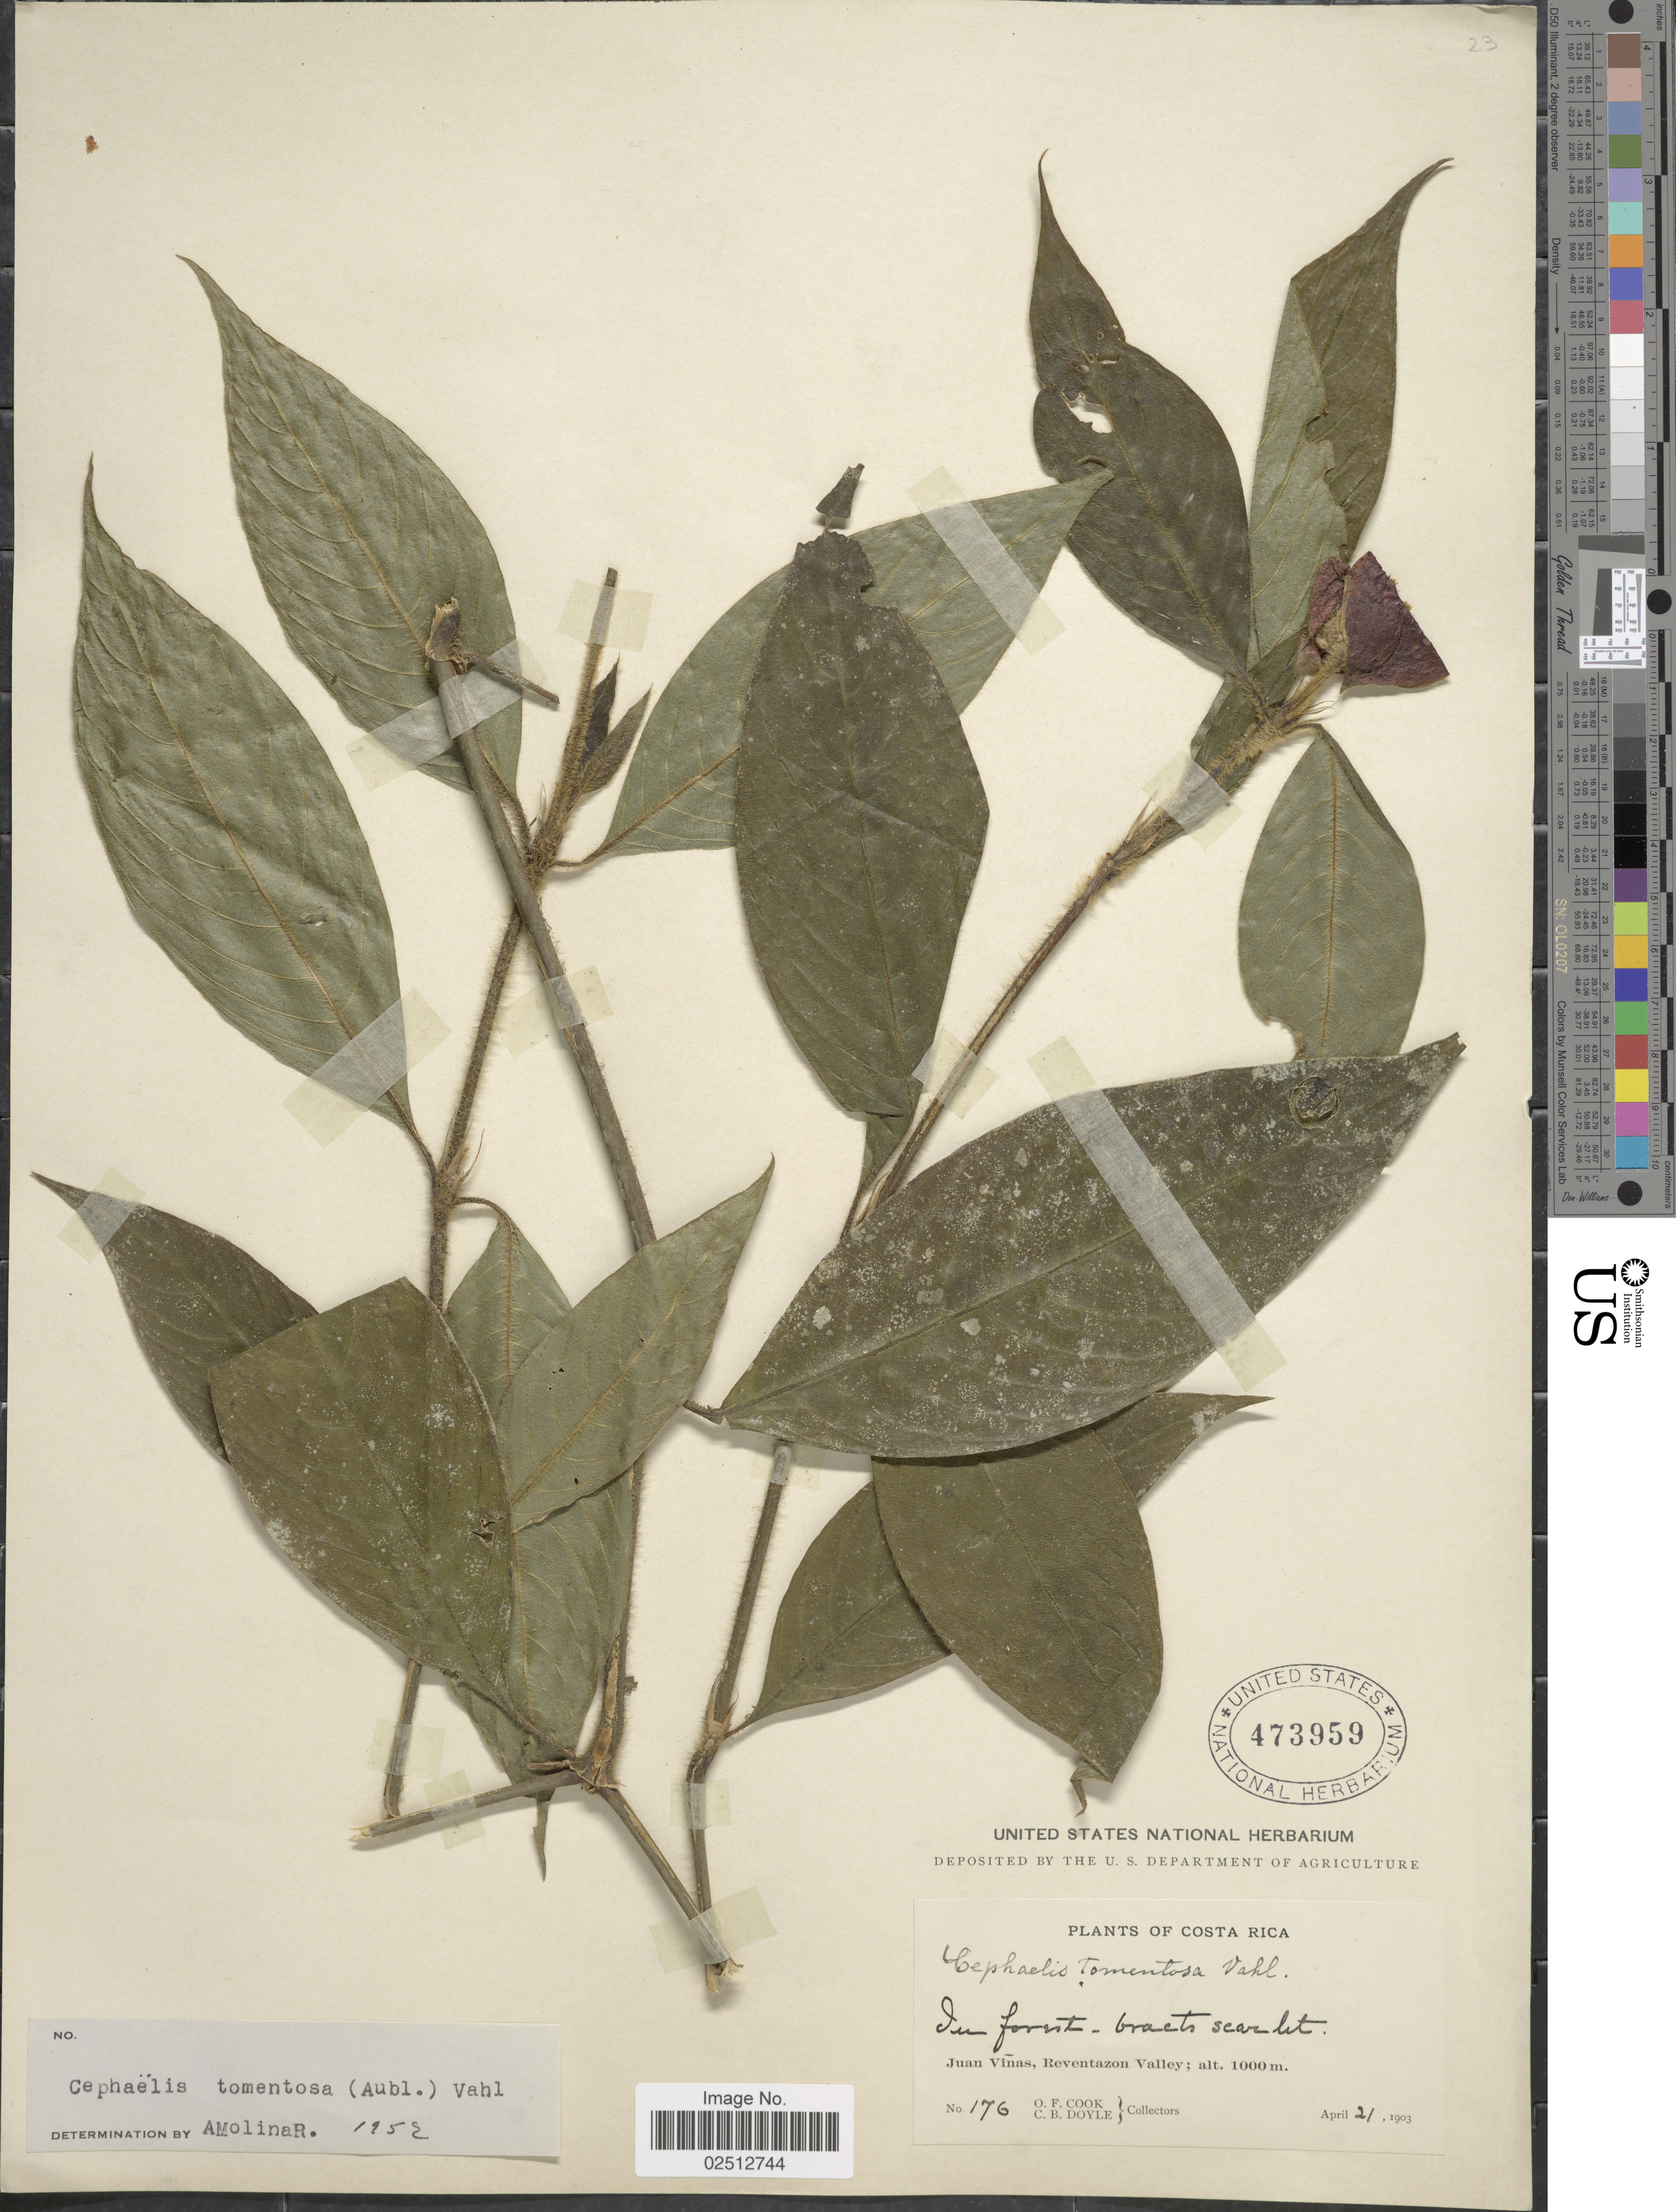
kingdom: Plantae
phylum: Tracheophyta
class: Magnoliopsida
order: Gentianales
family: Rubiaceae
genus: Psychotria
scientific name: Psychotria poeppigiana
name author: Müll. Arg.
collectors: O. F. Cook & C. Doyle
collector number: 176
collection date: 1903-04-21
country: Costa Rica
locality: Juan Vinas, Reventazon Valley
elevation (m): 1000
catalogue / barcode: US 473959